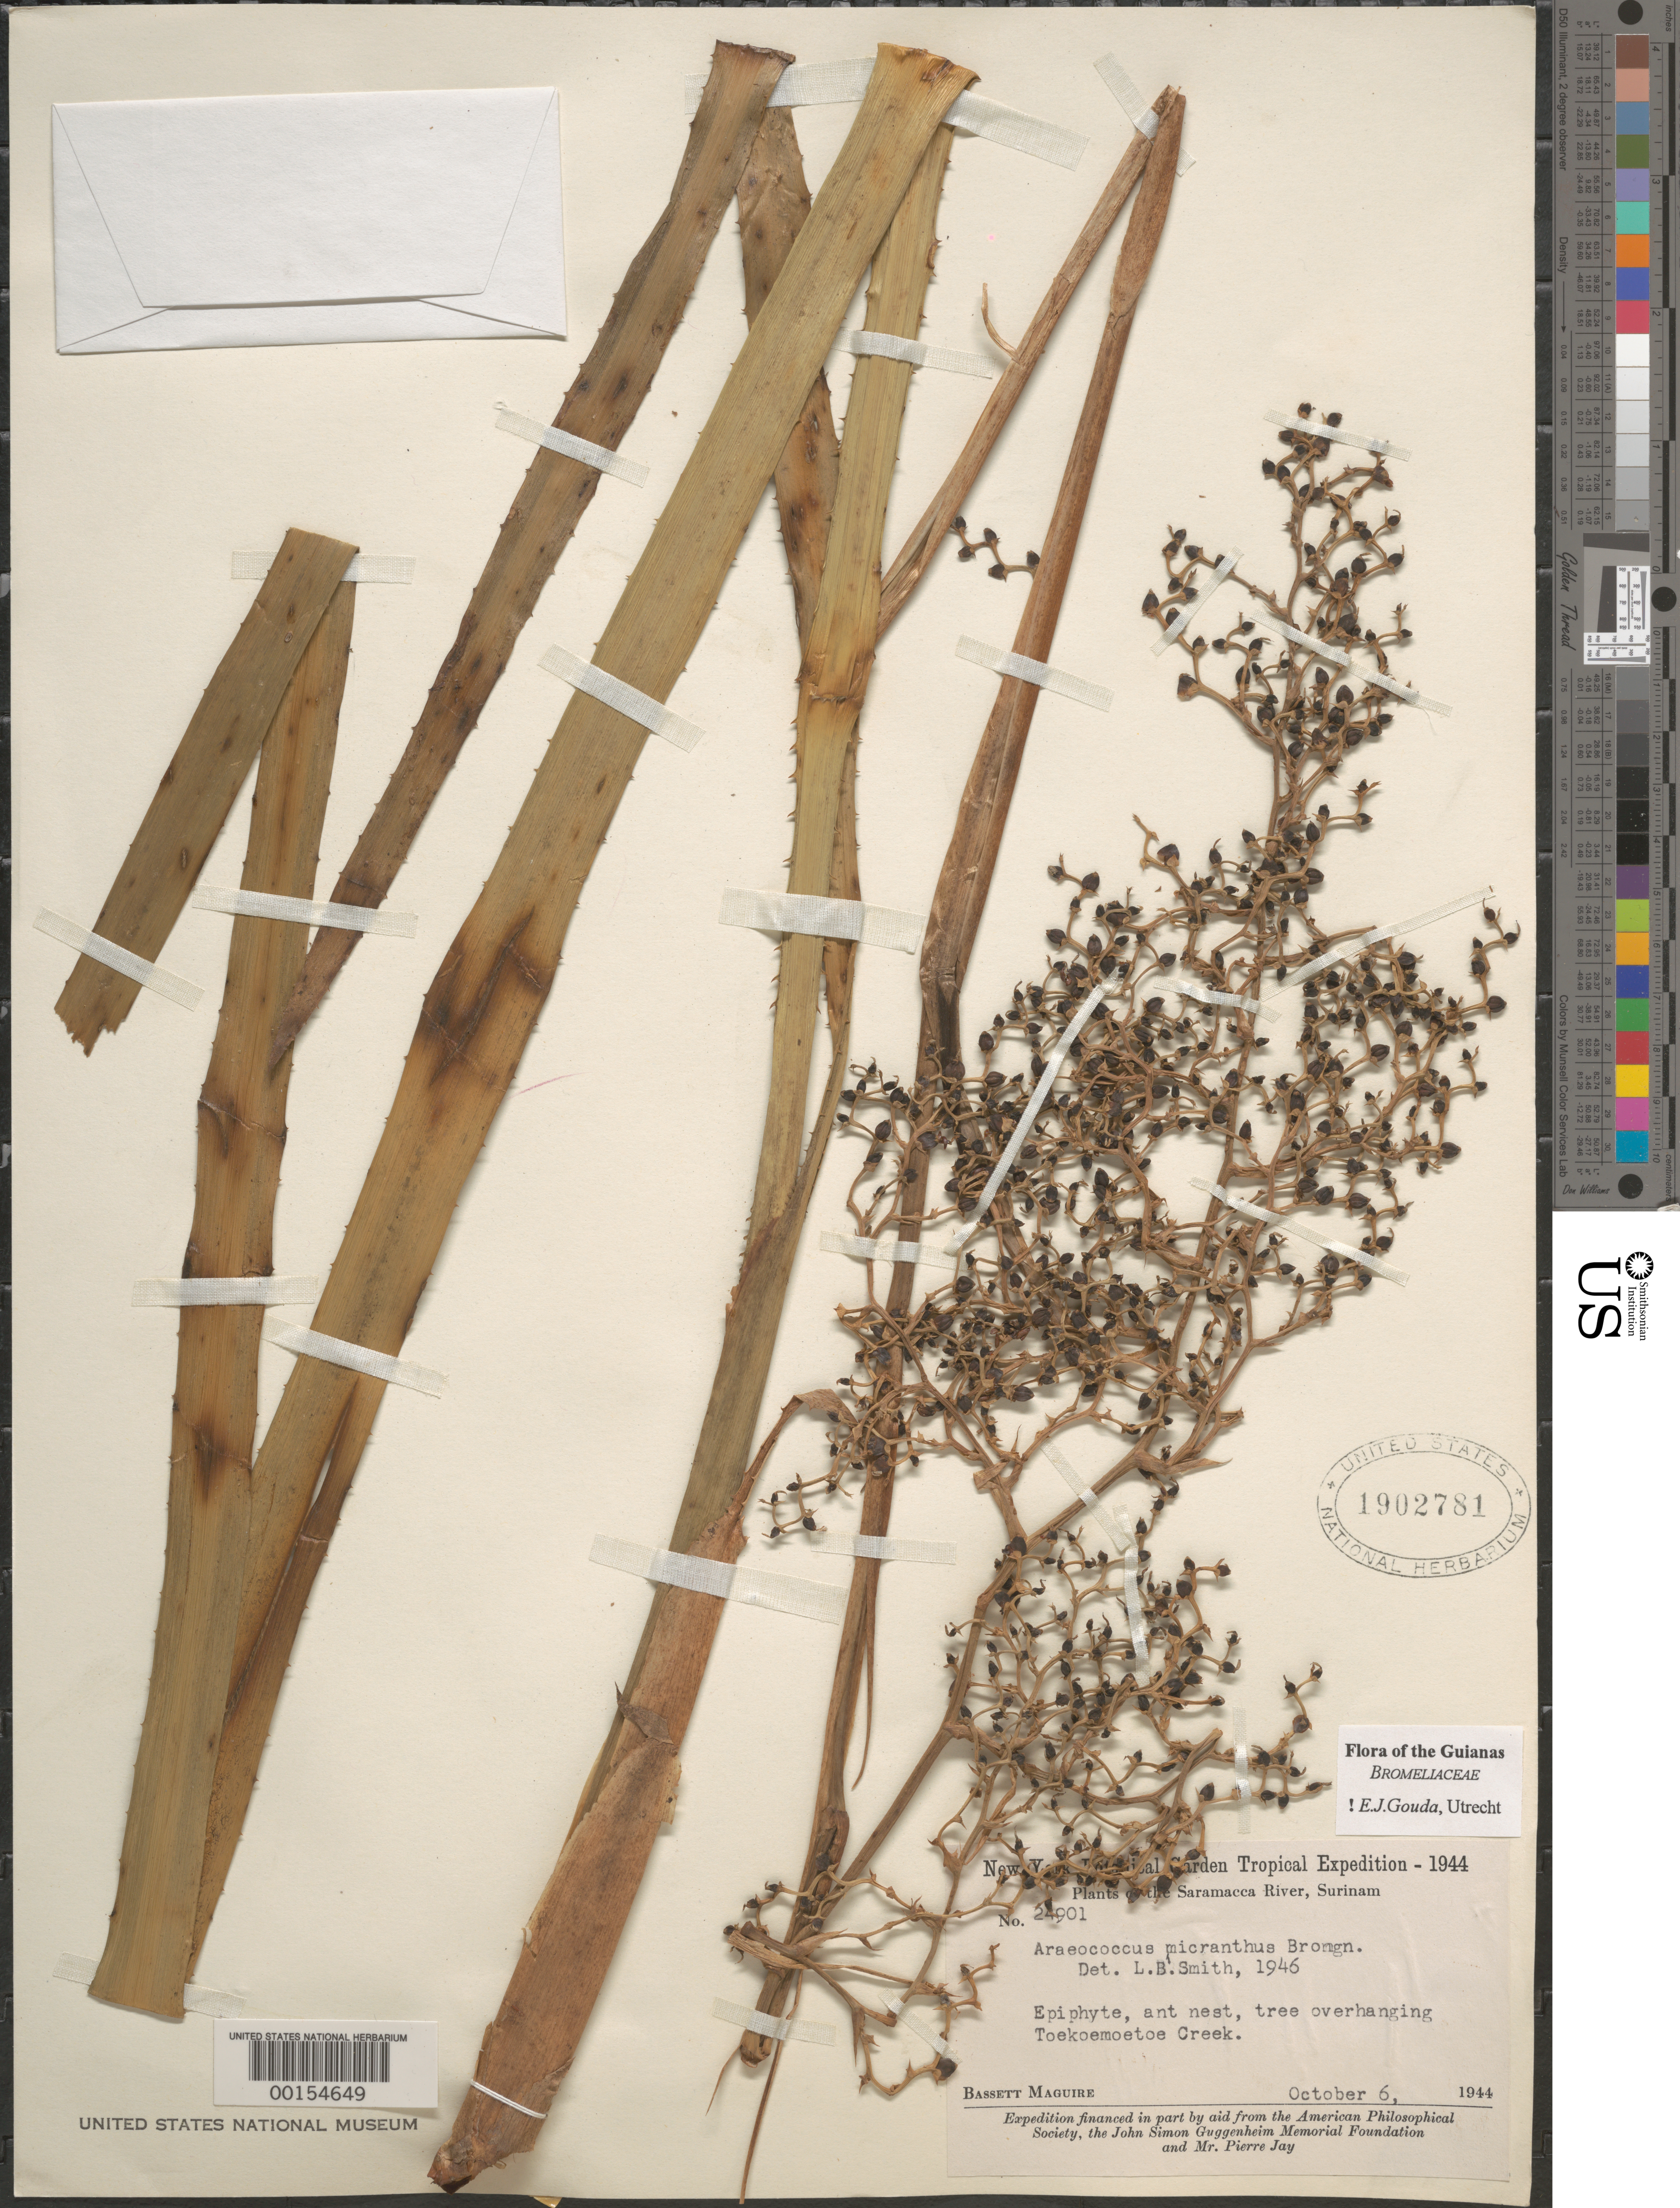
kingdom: Plantae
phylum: Tracheophyta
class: Liliopsida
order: Poales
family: Bromeliaceae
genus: Araeococcus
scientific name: Araeococcus micranthus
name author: Brongn.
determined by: Gouda, E. J.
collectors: B. Maguire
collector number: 24901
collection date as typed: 6-Oct-44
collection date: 1944-10-06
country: Suriname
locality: Saramacca River Headwaters, Toekoemoetoe Creek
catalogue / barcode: US 1902781